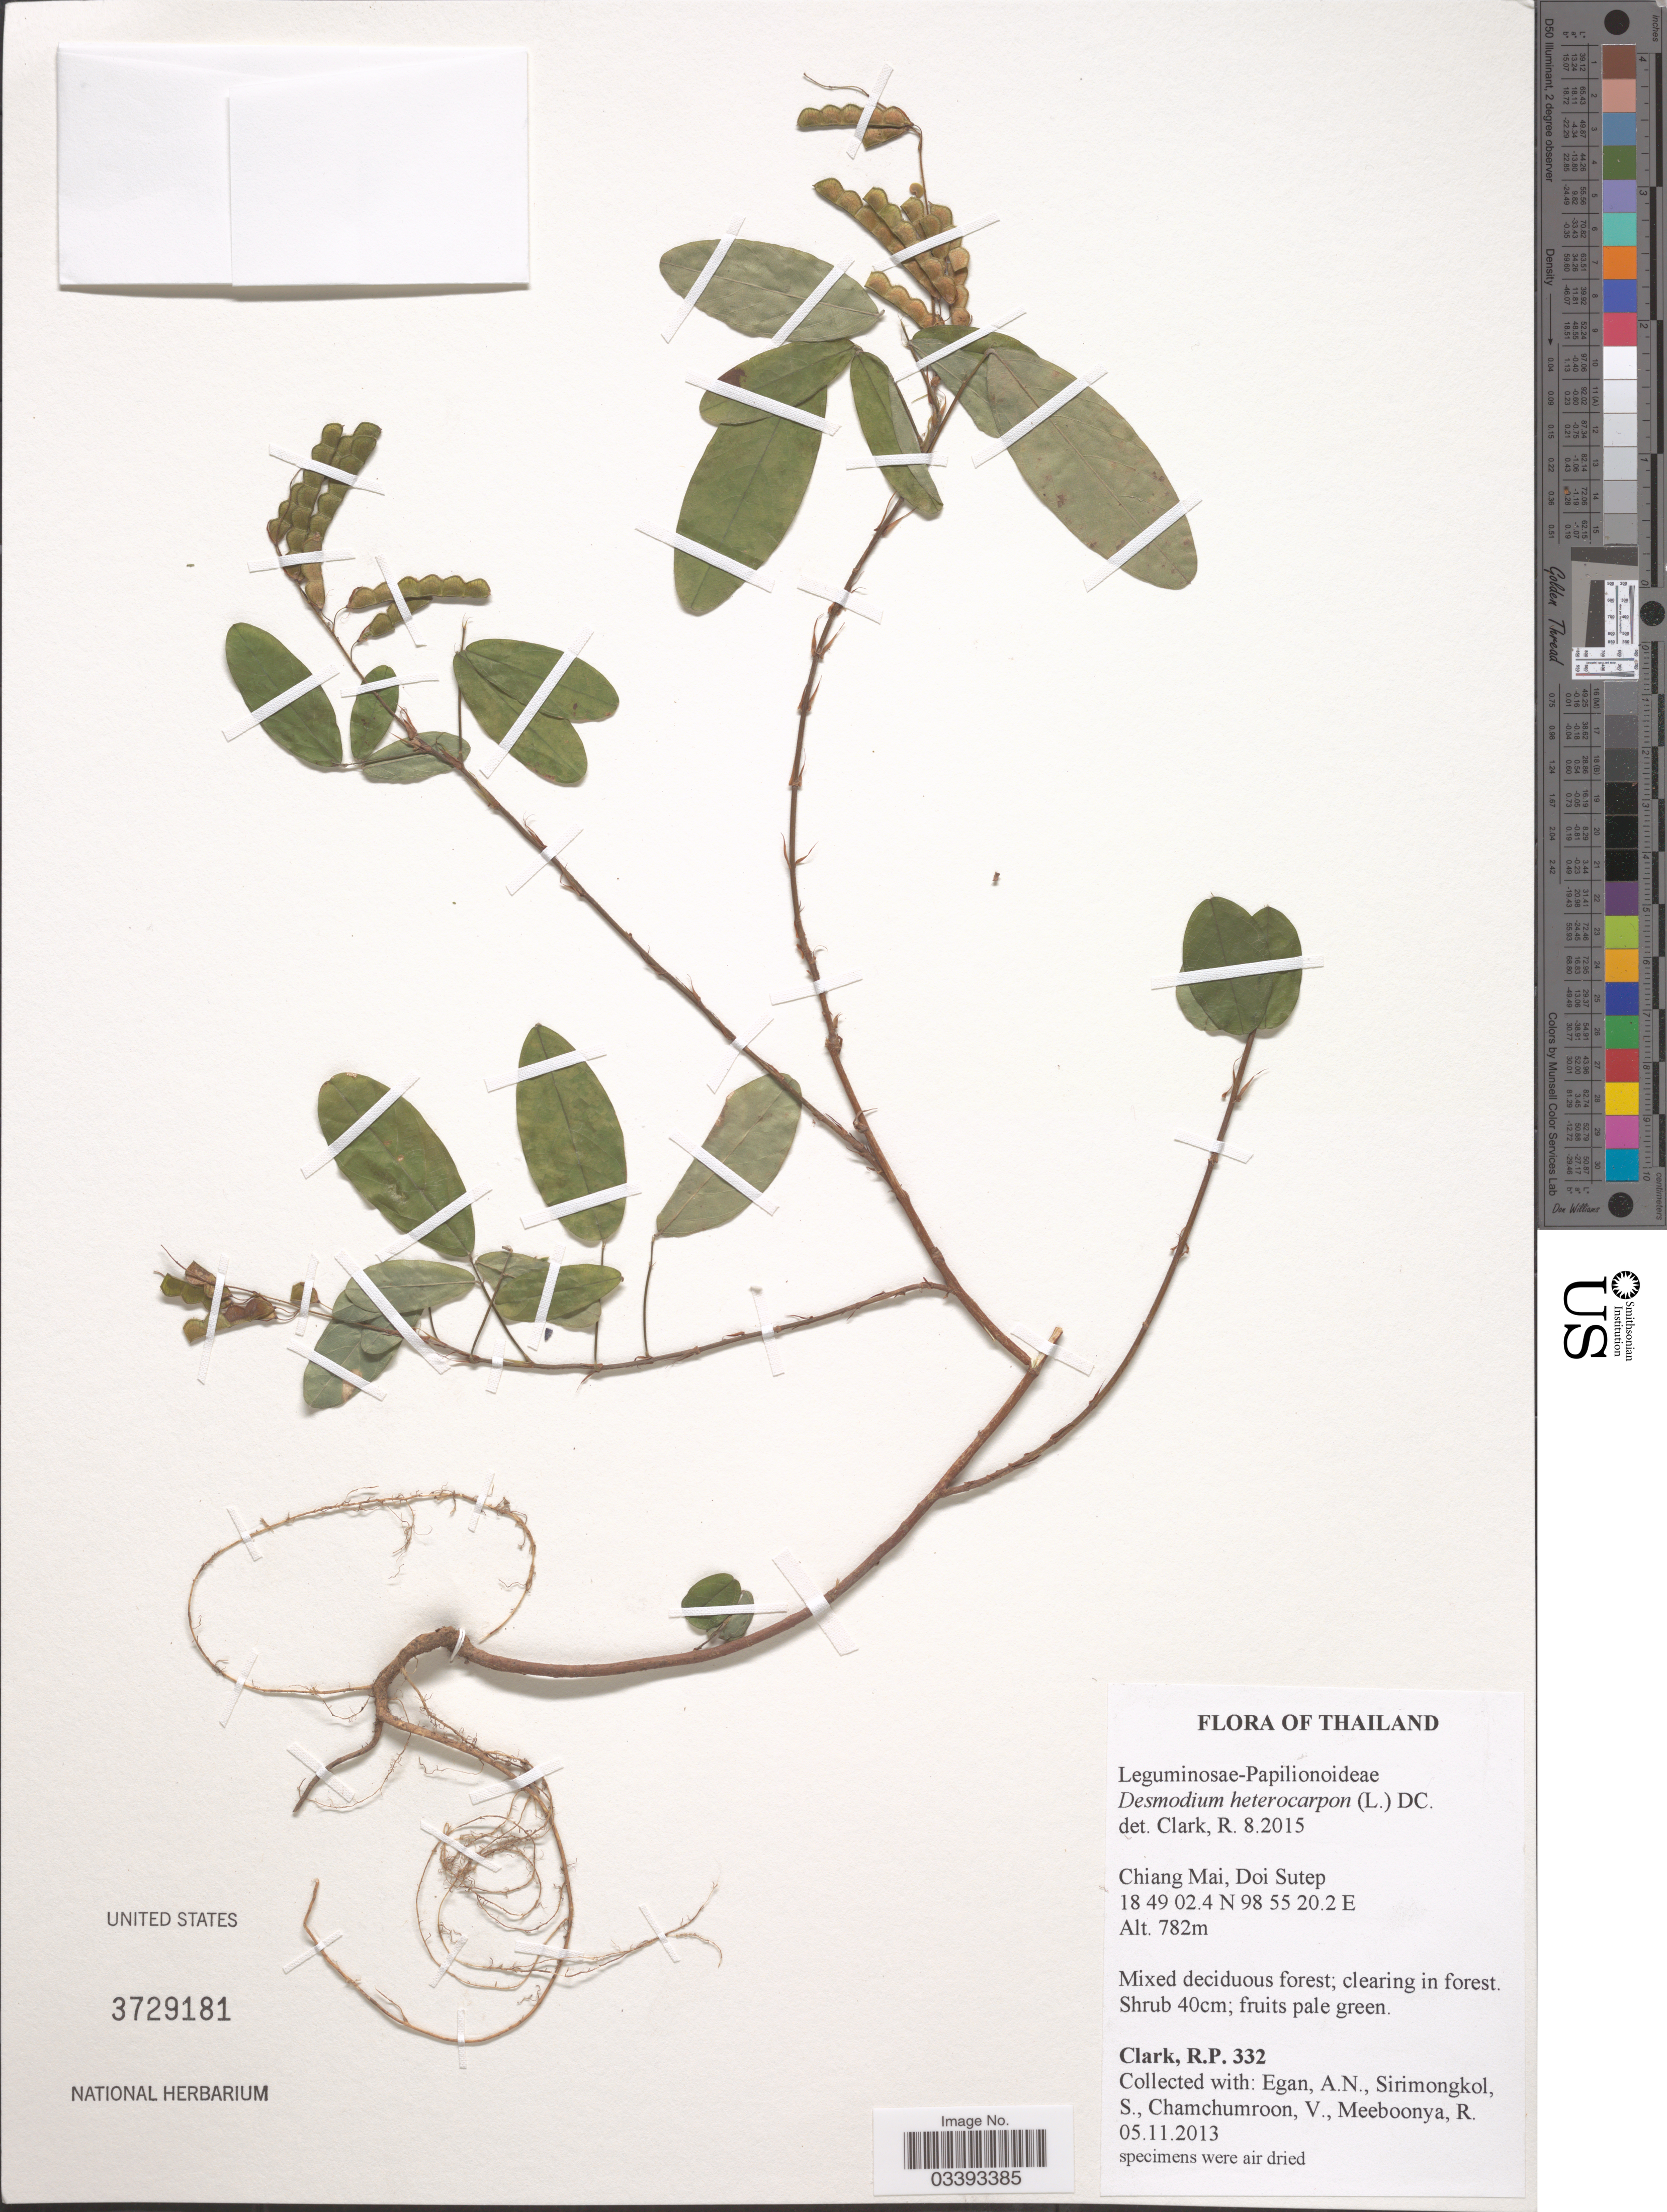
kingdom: Plantae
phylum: Tracheophyta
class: Magnoliopsida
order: Fabales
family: Fabaceae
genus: Grona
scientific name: Grona heterocarpos subsp. heterocarpos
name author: (L.) H. Ohashi & K. Ohashi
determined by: Strong, Mark T., (BOT), Smithsonian Institution - National Museum of Natural History (UNITED STATES)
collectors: R. P. Clark, A. N. Egan, S. Sirimongkol, V. Chamchumroon & R. Meeboonya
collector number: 332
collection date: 2013-11-05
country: Thailand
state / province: Chiang Mai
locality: Doi Sutep.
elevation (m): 782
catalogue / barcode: US 3729181